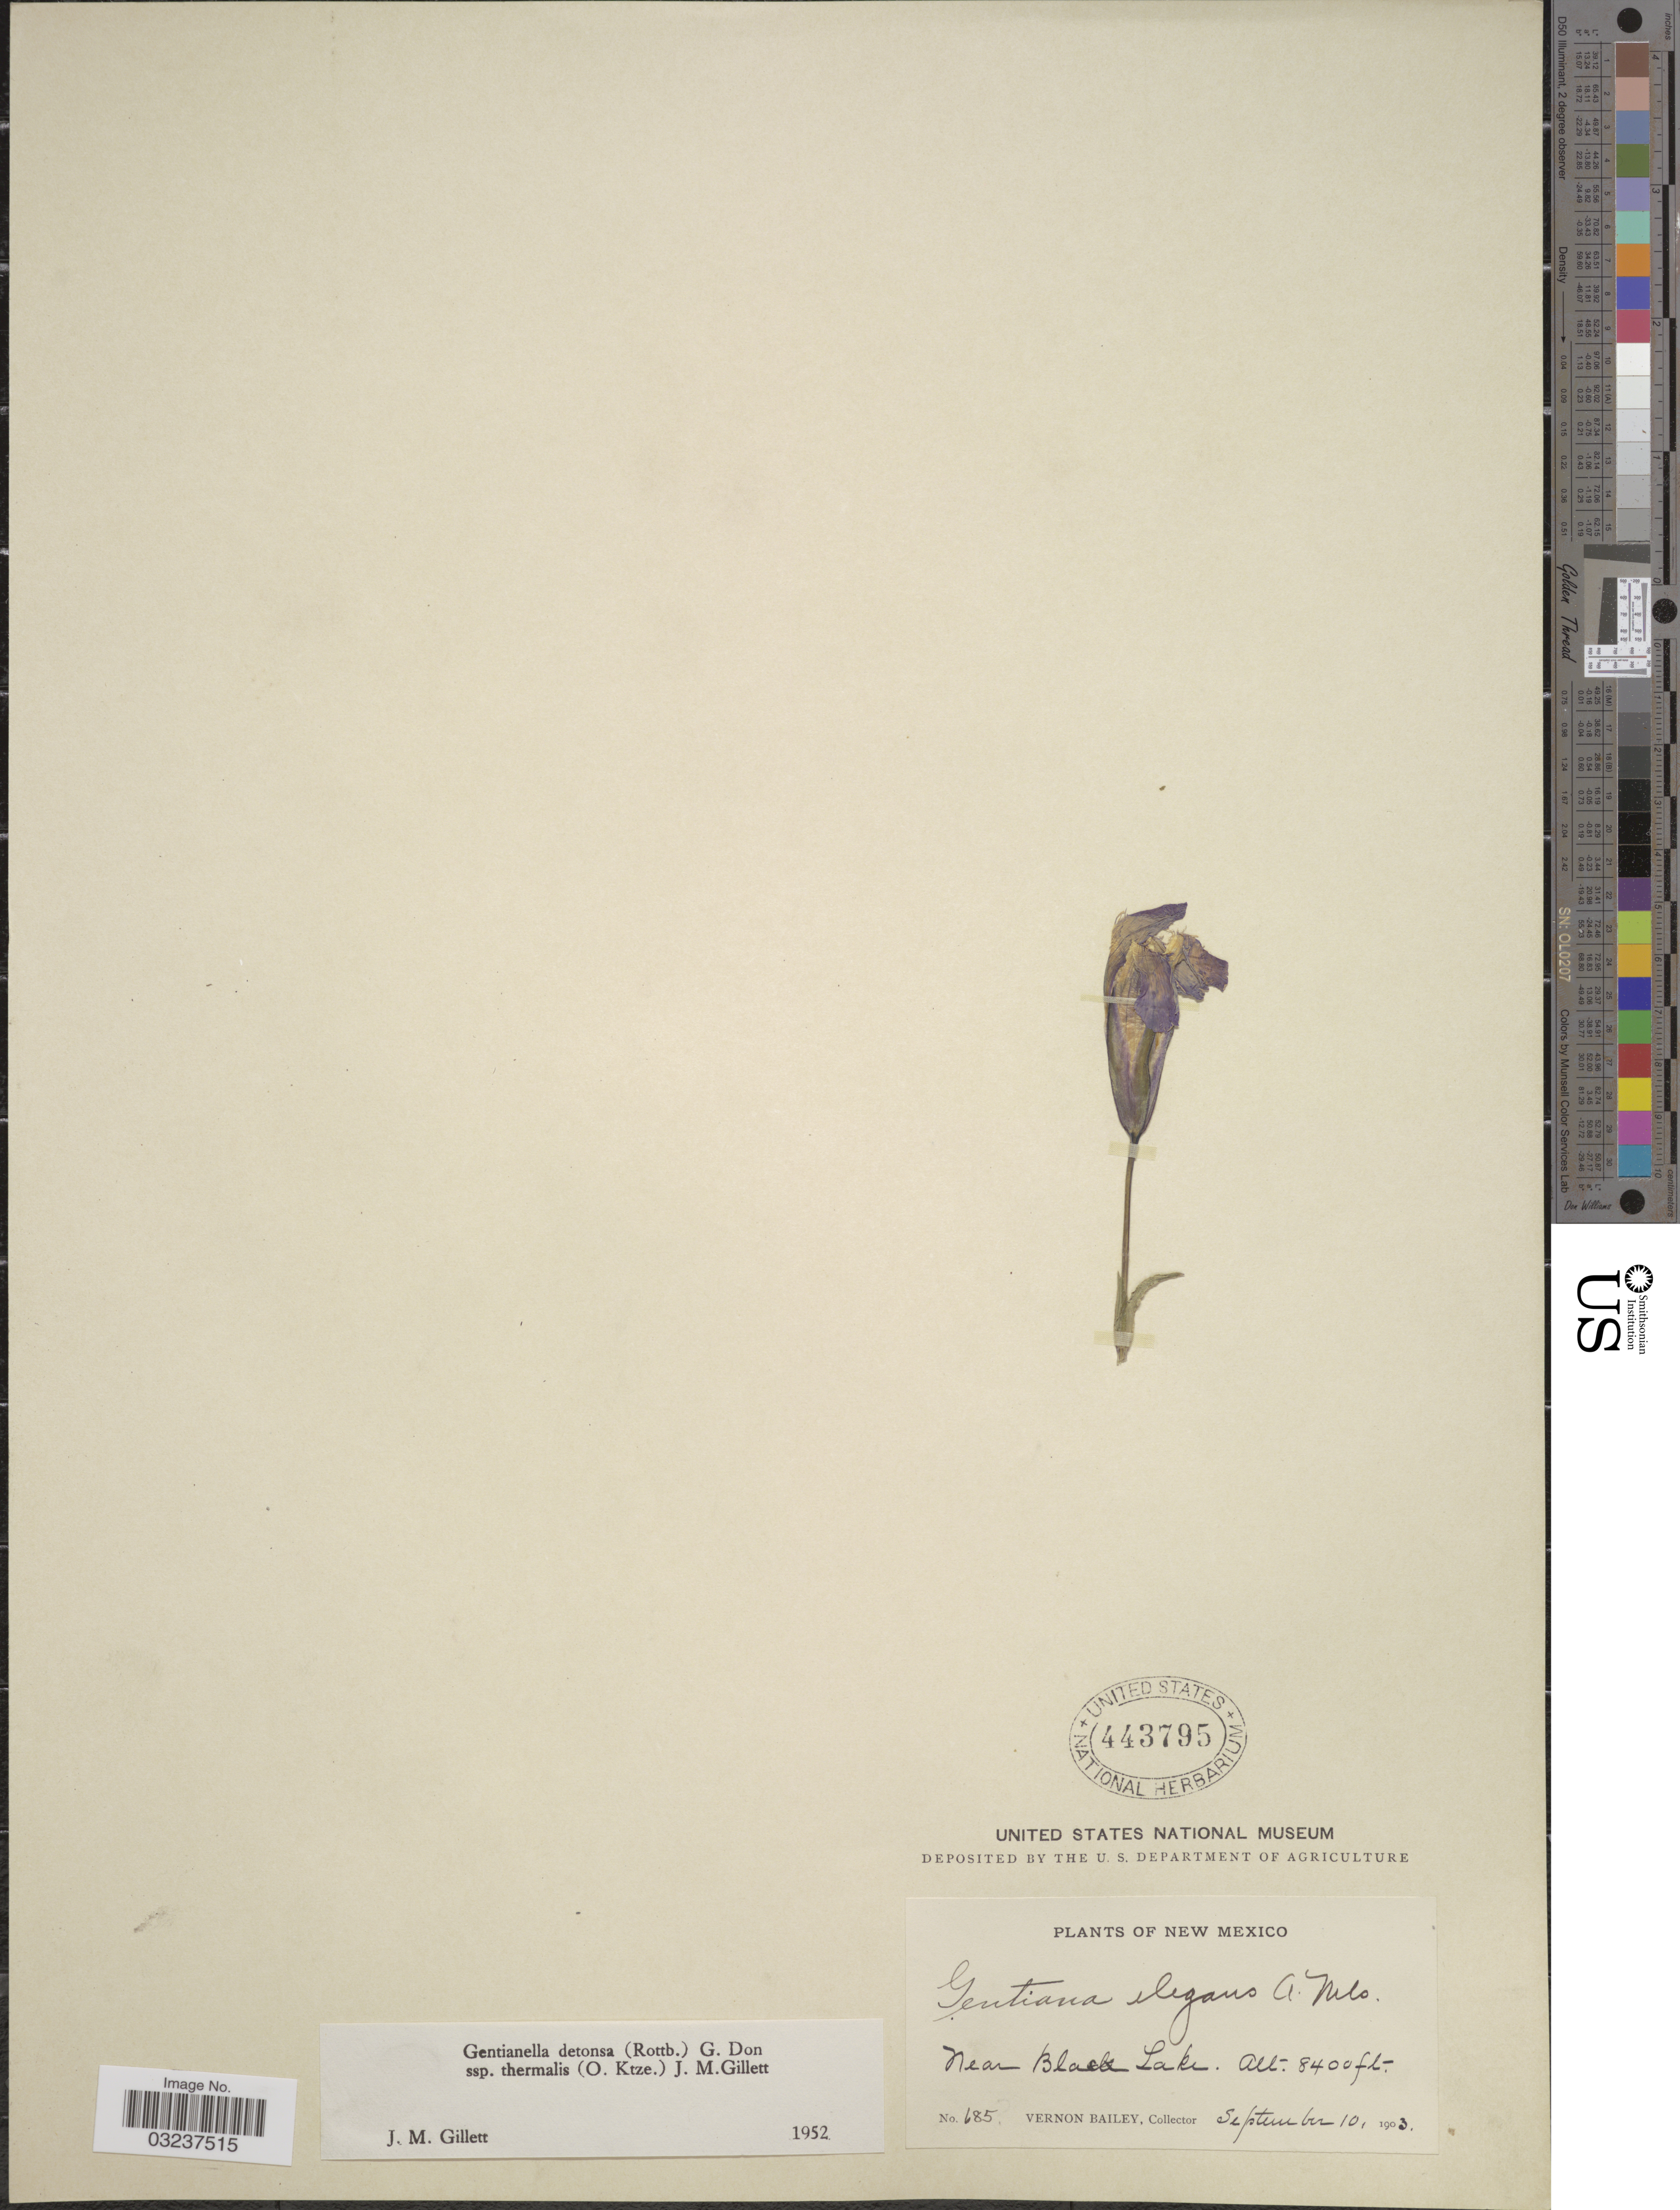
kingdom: Plantae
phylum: Tracheophyta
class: Magnoliopsida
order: Gentianales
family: Gentianaceae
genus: Gentianella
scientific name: Gentianella detonsa subsp. elegans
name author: (A. Gray) J.M. Gillett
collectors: V. O. Bailey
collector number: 685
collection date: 1903-09-10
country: United States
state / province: New Mexico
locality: Near Black Lake.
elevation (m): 2560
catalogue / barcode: US 443795